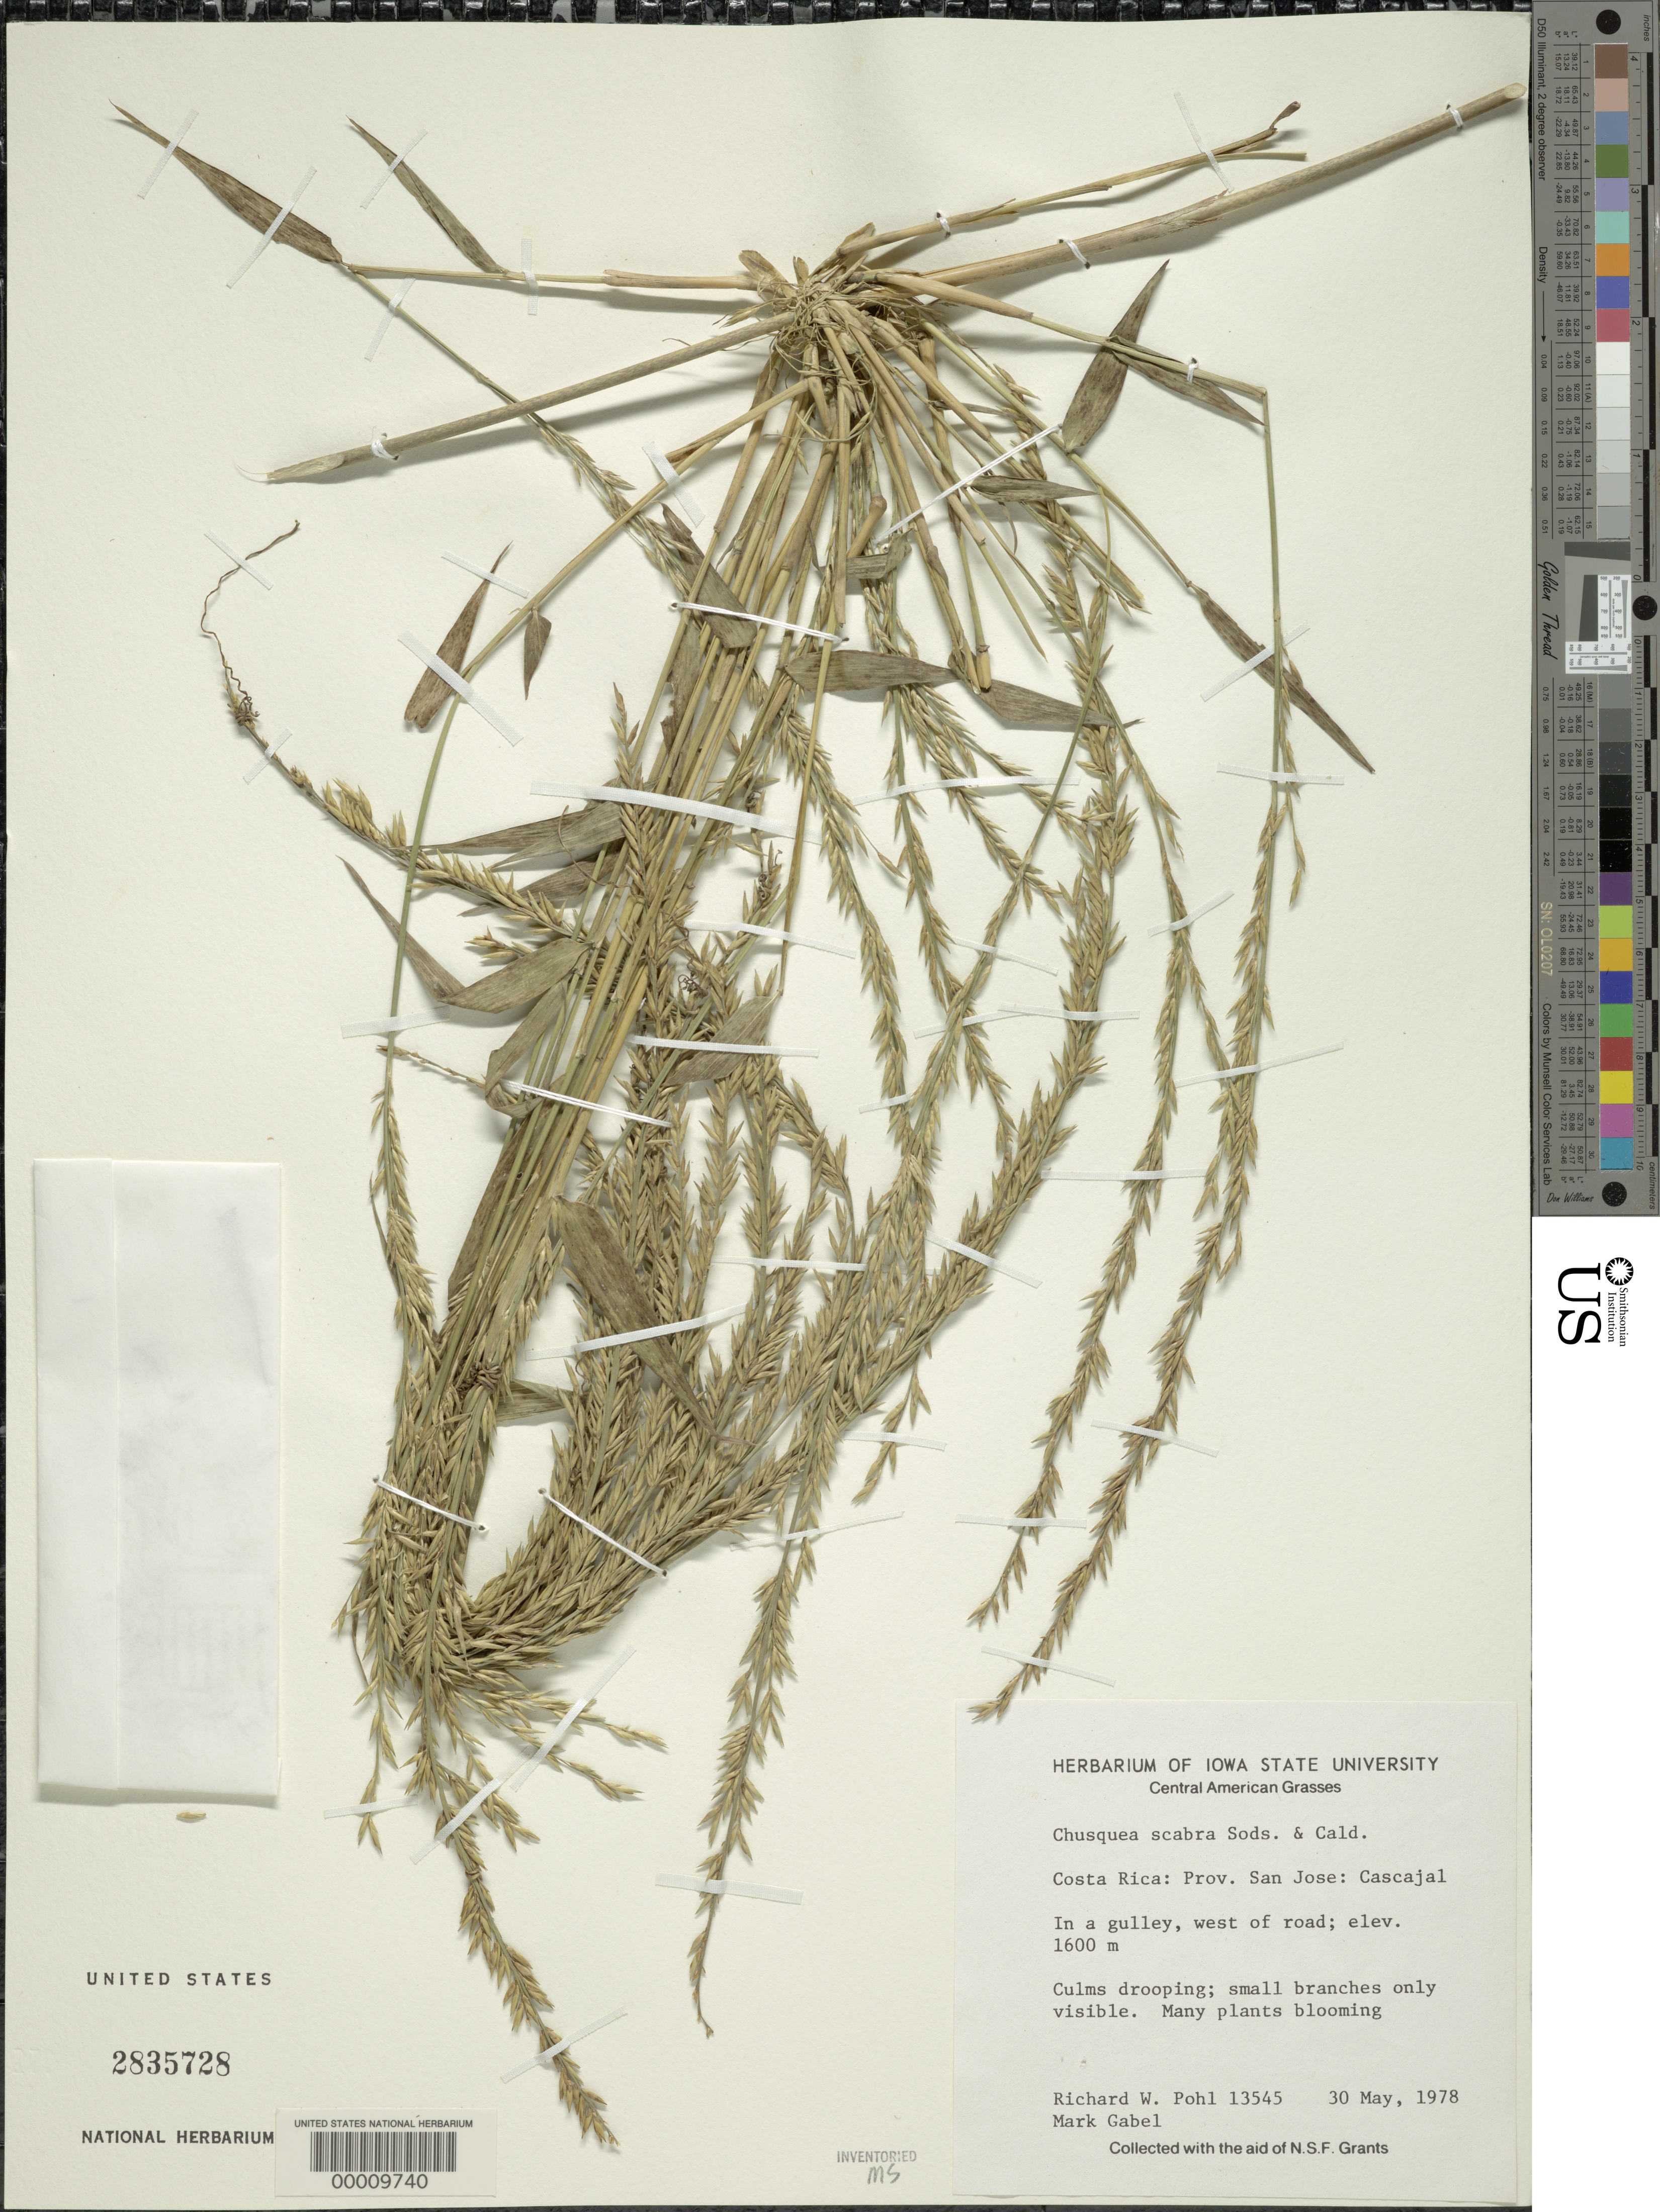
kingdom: Plantae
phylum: Tracheophyta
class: Liliopsida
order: Poales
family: Poaceae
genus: Chusquea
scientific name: Chusquea scabra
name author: Soderstr. & C. E. Calderón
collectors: R. W. Pohl & M. Gabel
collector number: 13545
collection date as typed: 30 May 1978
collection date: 1978-05-30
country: Costa Rica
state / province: San José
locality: Cascajal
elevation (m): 1600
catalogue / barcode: US 2835728